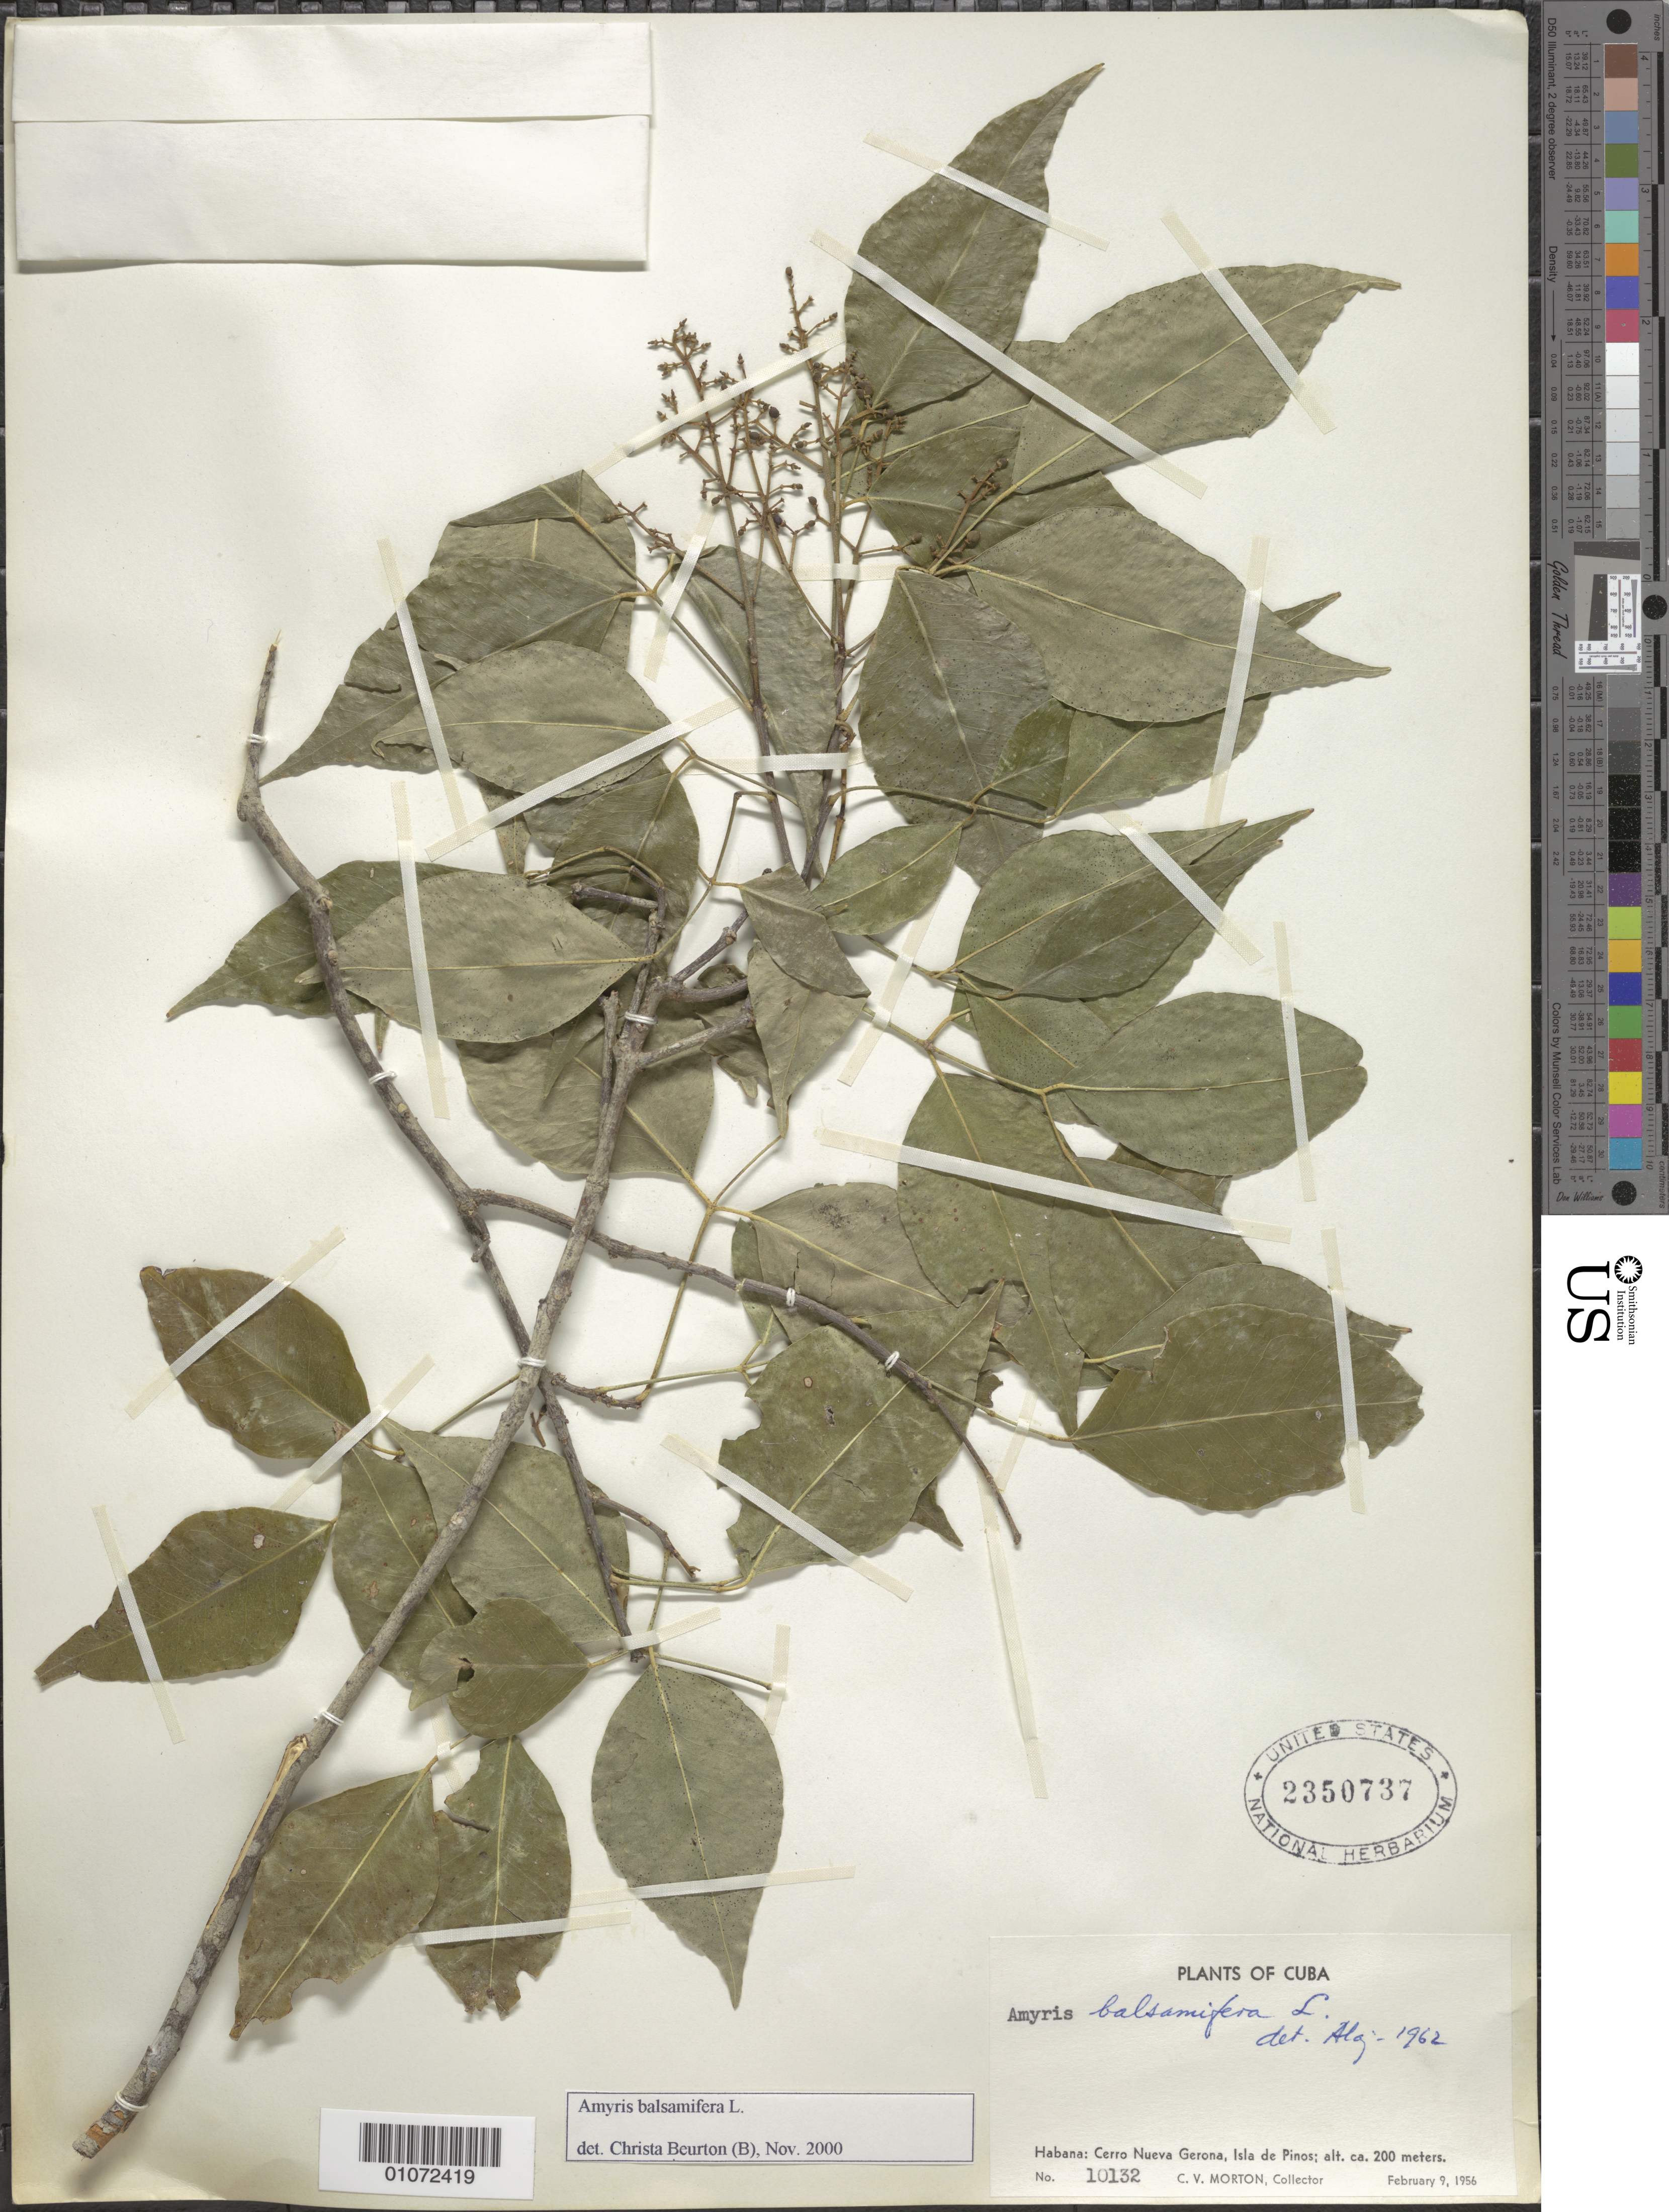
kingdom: Plantae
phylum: Tracheophyta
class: Magnoliopsida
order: Sapindales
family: Rutaceae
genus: Amyris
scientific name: Amyris balsamifera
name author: L.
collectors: C. V. Morton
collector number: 10132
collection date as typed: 09 Feb 1956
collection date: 1956-02-09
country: Cuba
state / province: Isla de La Juventud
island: Isla de la Juventud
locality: Isle of Pines, Cerro Nueva Gerona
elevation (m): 200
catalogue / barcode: US 2350737